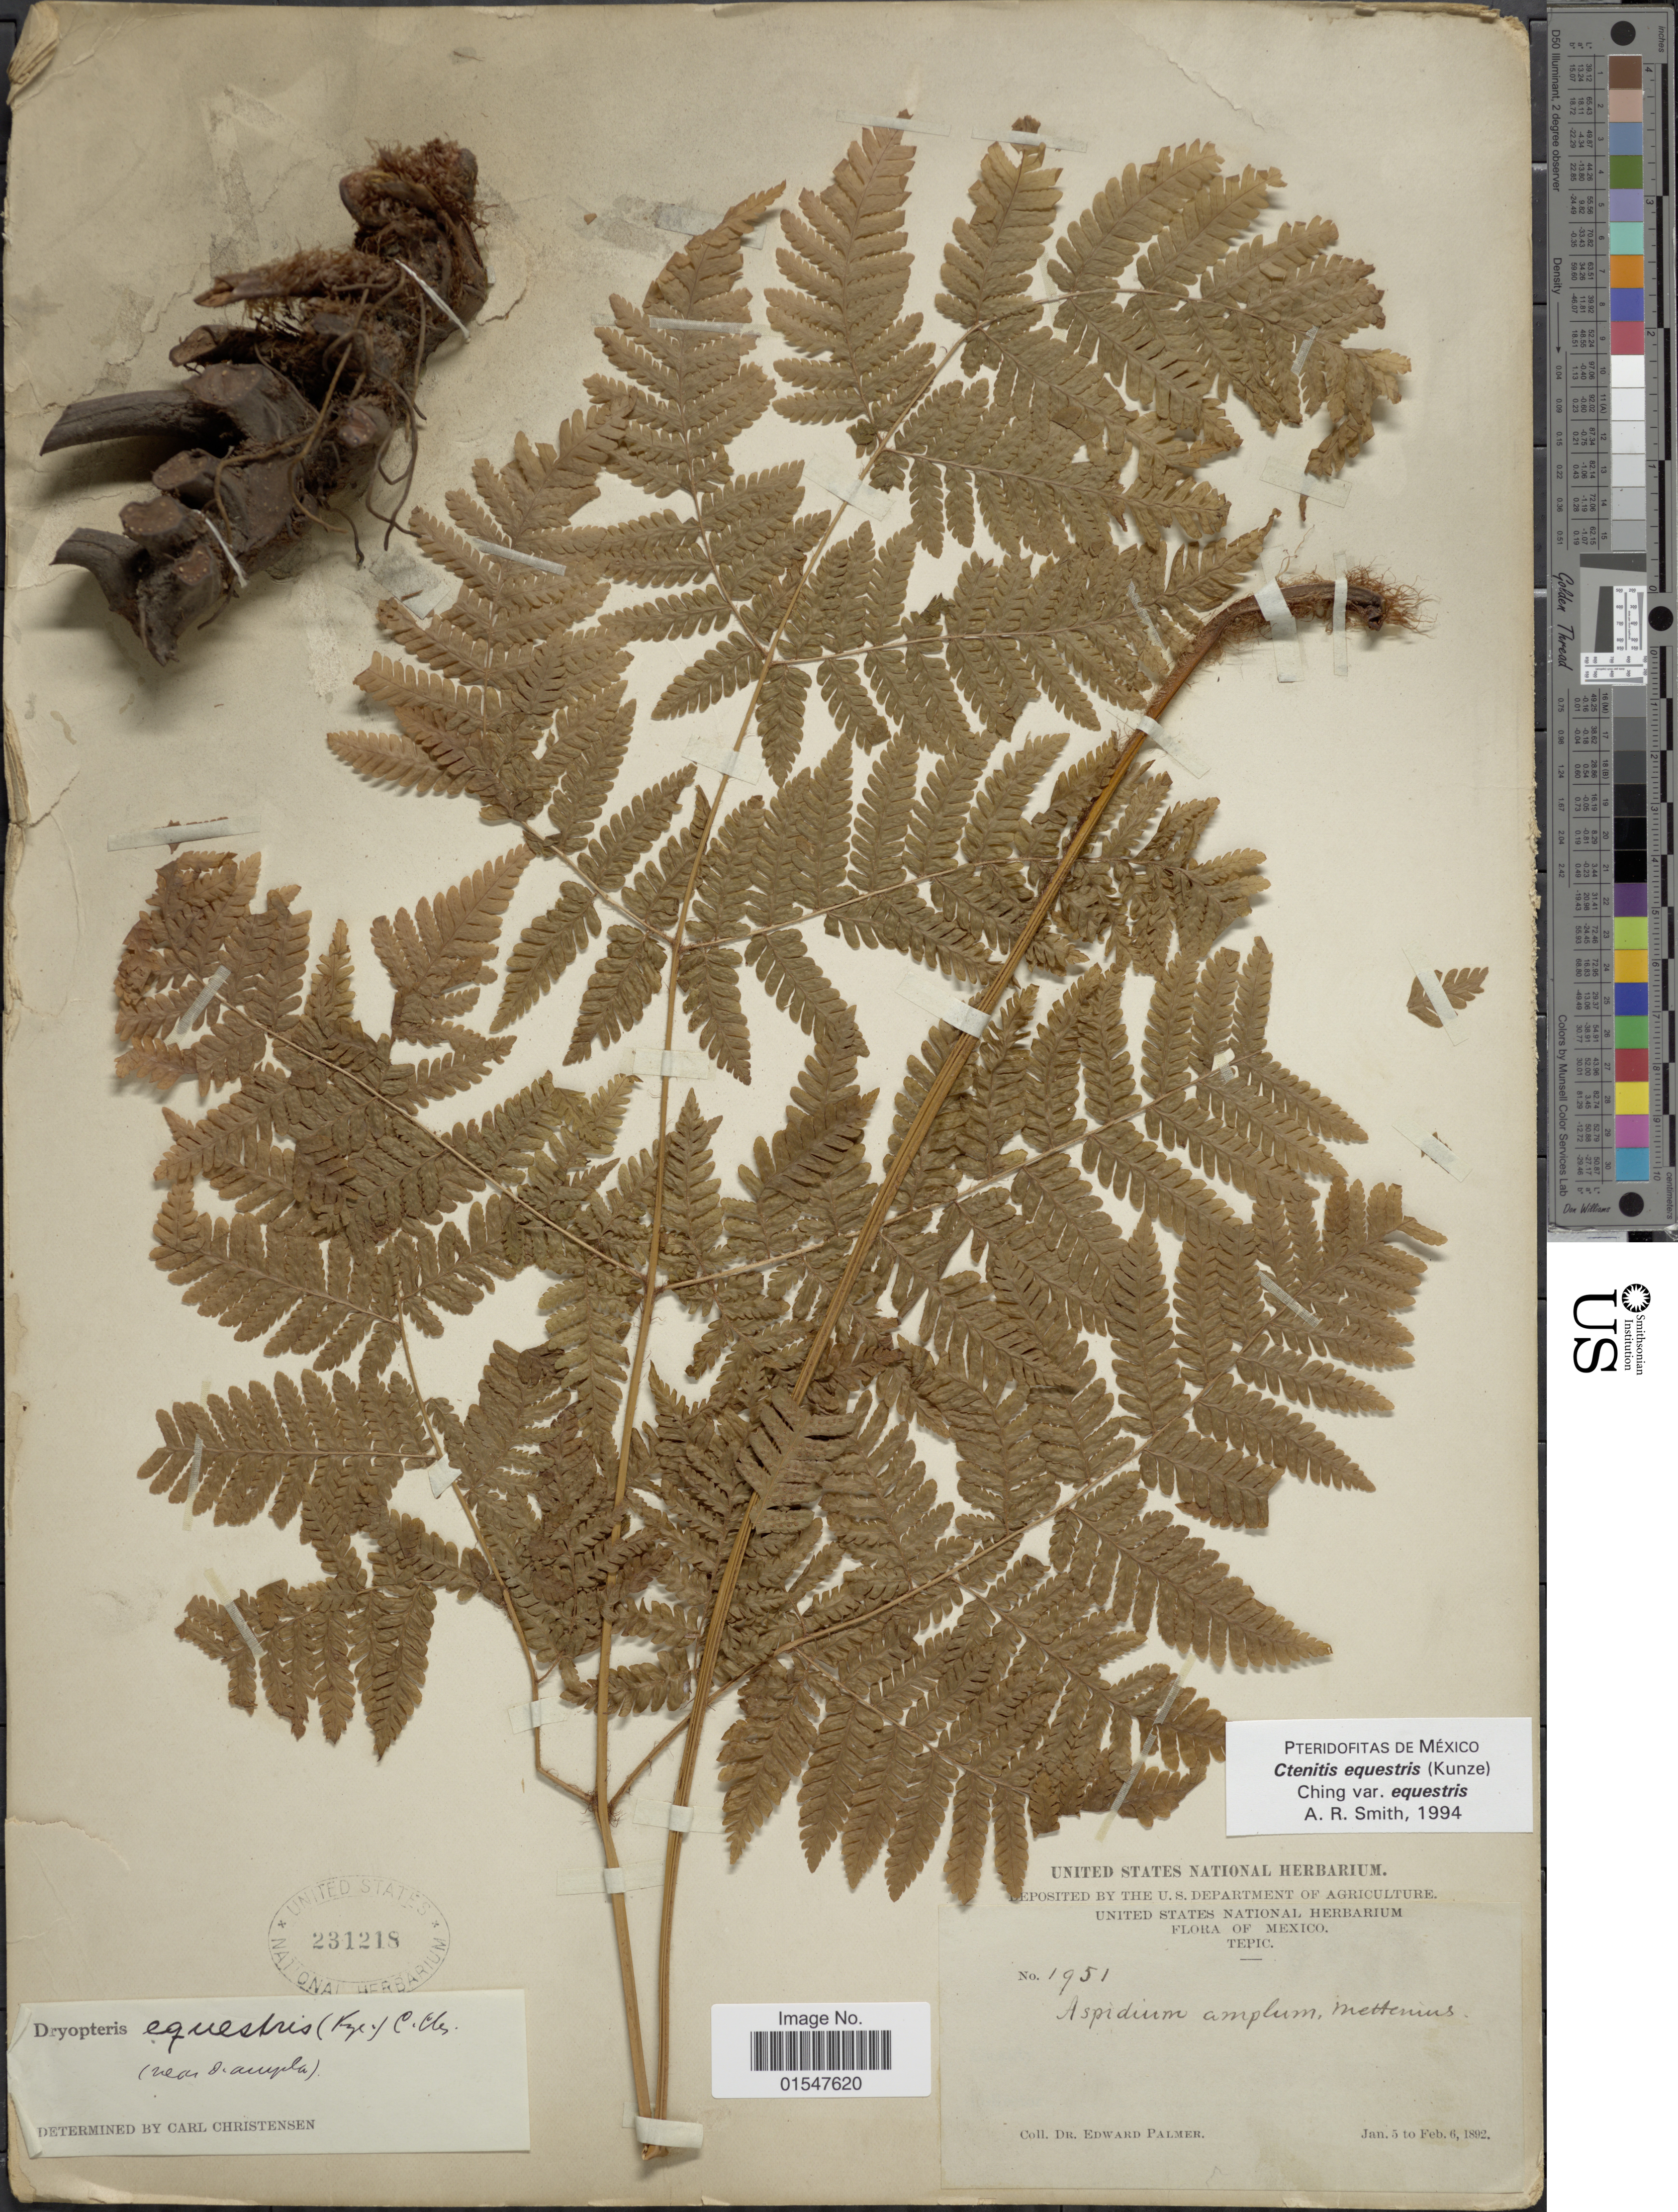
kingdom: Plantae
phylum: Tracheophyta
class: Polypodiopsida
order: Polypodiales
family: Dryopteridaceae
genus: Ctenitis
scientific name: Ctenitis equestris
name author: (Kunze) Ching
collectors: E. Palmer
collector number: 1951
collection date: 1892-01-05/1892-02-06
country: Mexico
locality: Mexico, Tepic.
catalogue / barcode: US 231218